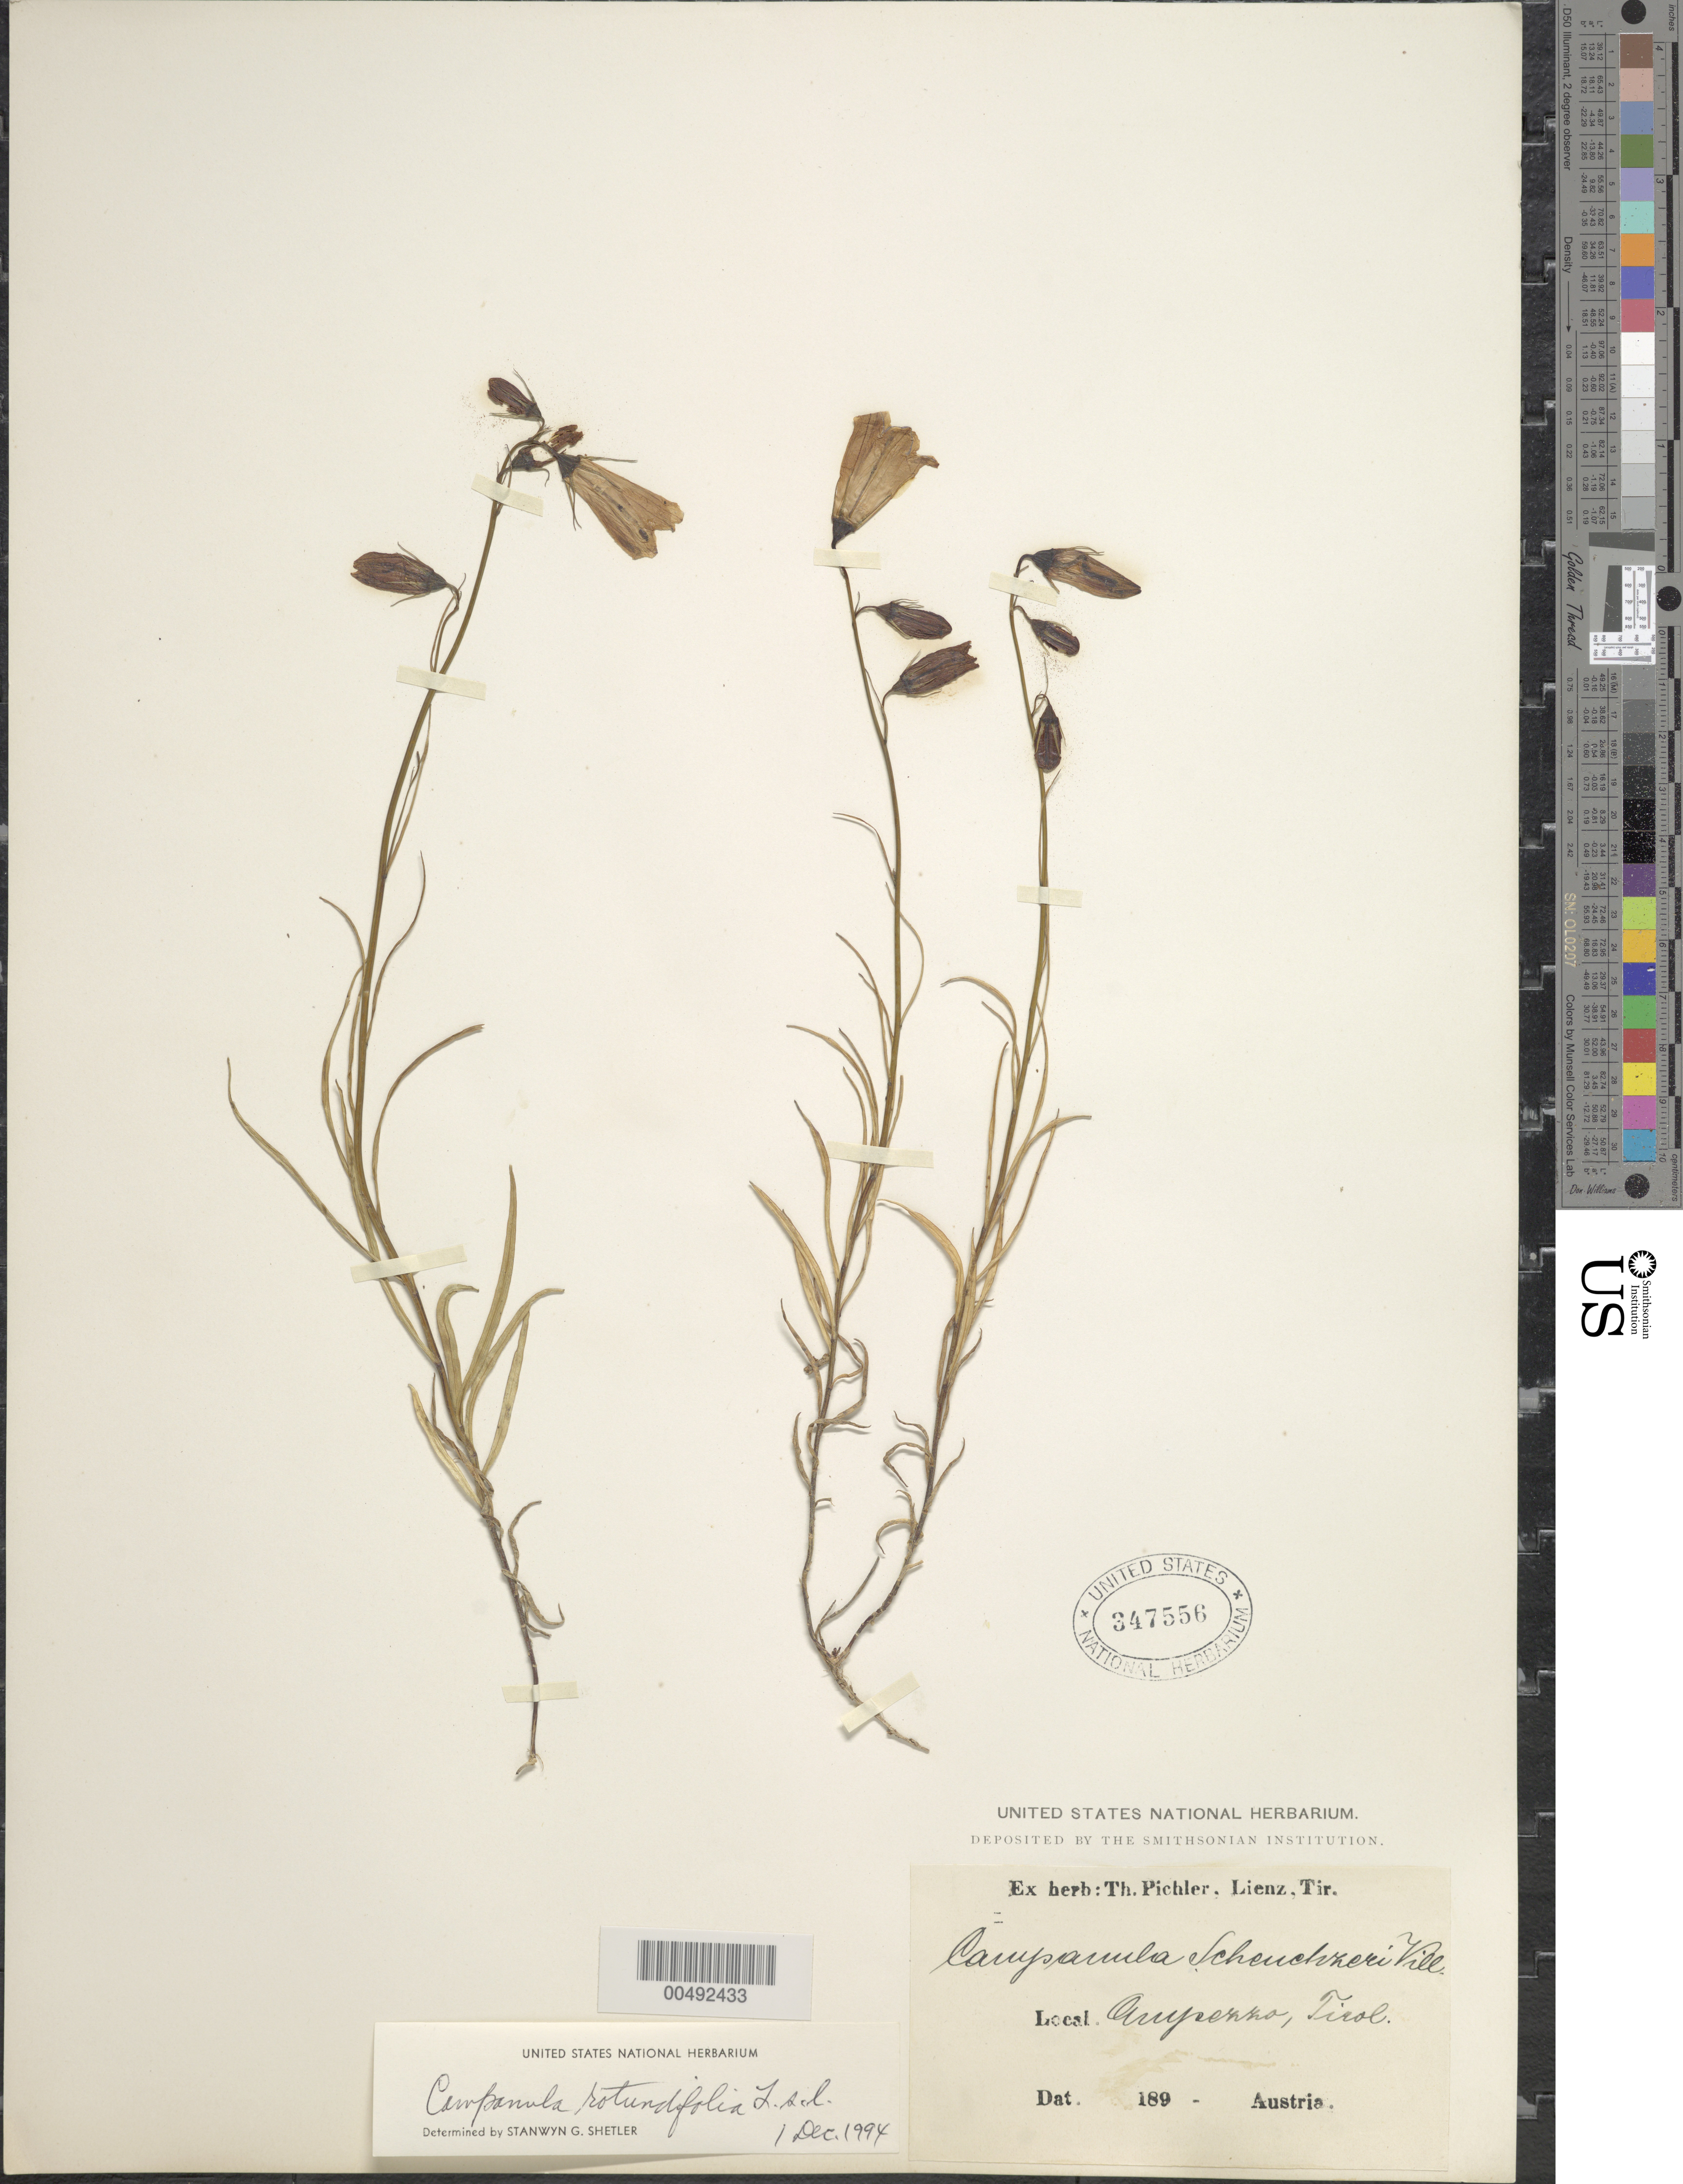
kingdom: Plantae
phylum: Tracheophyta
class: Magnoliopsida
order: Asterales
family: Campanulaceae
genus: Campanula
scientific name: Campanula rotundifolia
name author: L.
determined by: Shetler, Stanwyn G., (US), NMNH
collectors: T. Pichler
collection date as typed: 189-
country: Austria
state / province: Tirol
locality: Empezzo. [Country: Itay?]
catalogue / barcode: US 347556